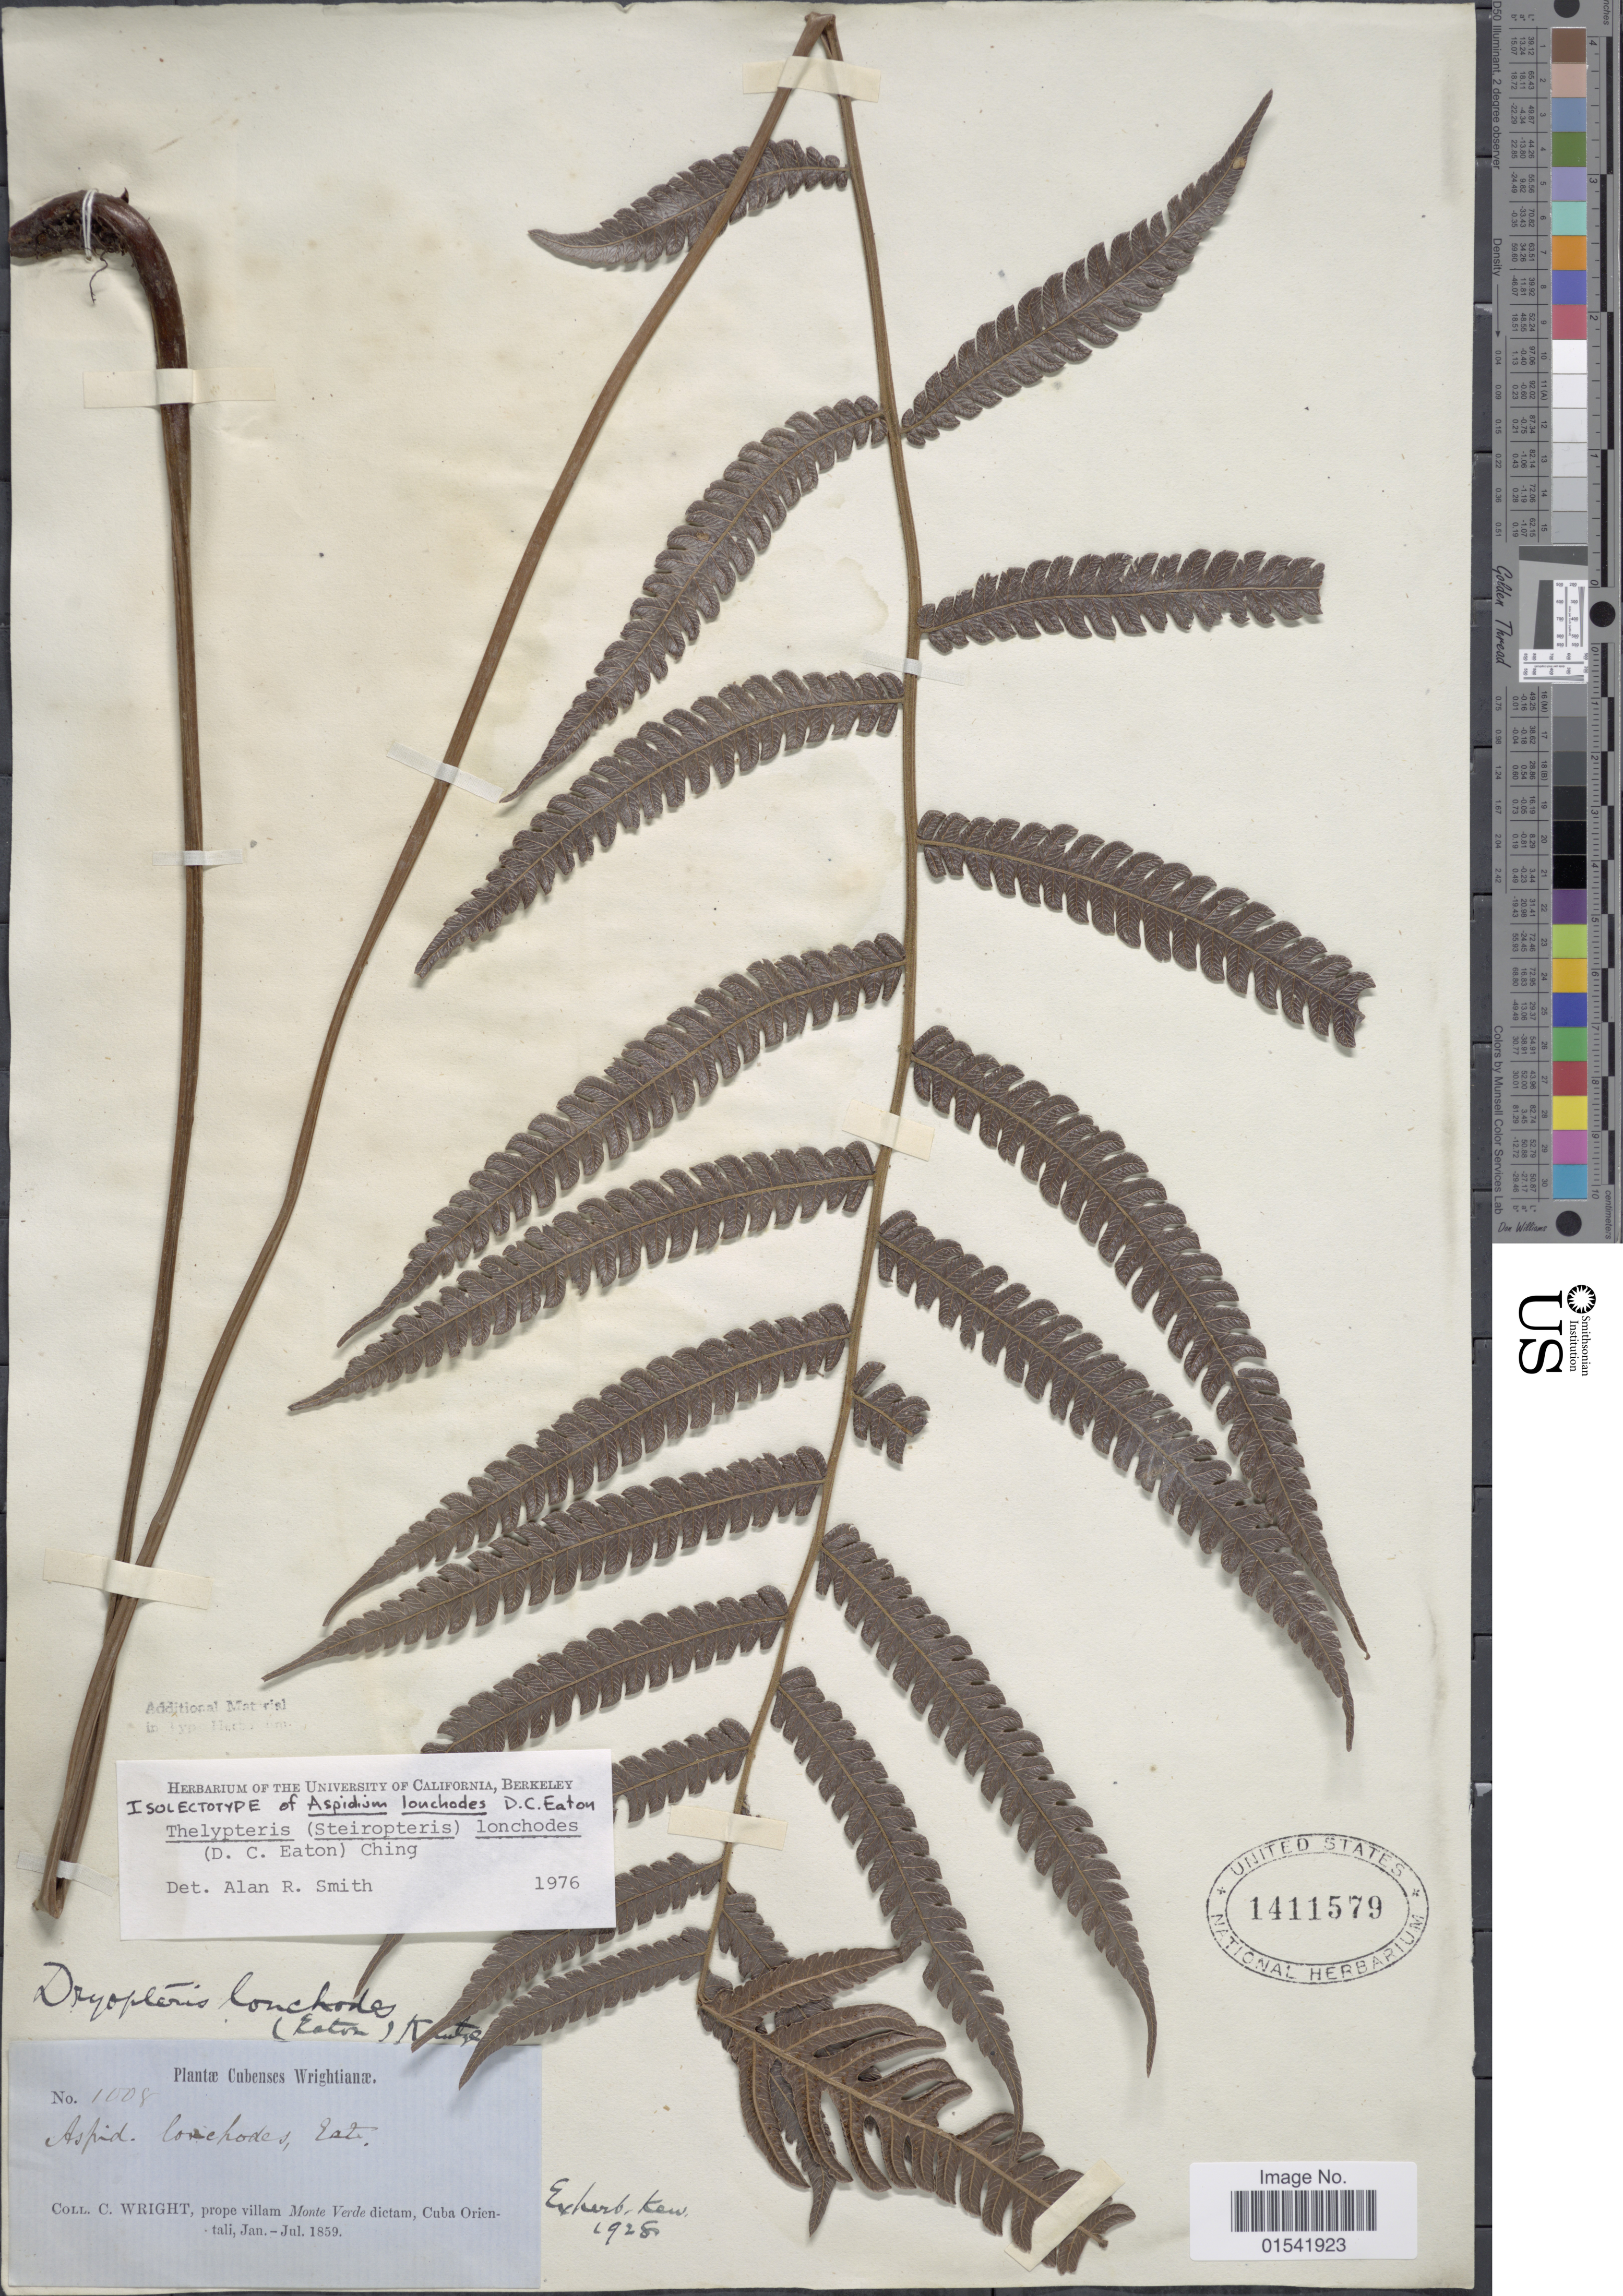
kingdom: Plantae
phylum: Tracheophyta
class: Polypodiopsida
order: Polypodiales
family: Thelypteridaceae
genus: Steiropteris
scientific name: Steiropteris lonchodes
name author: (D.C. Eaton) Pic. Serm.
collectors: C. Wright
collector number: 1008*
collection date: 1859-01/1859-07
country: Cuba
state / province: Oriente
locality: Prope villam Monte Verde dictam, Cuba Orientali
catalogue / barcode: US 1411579